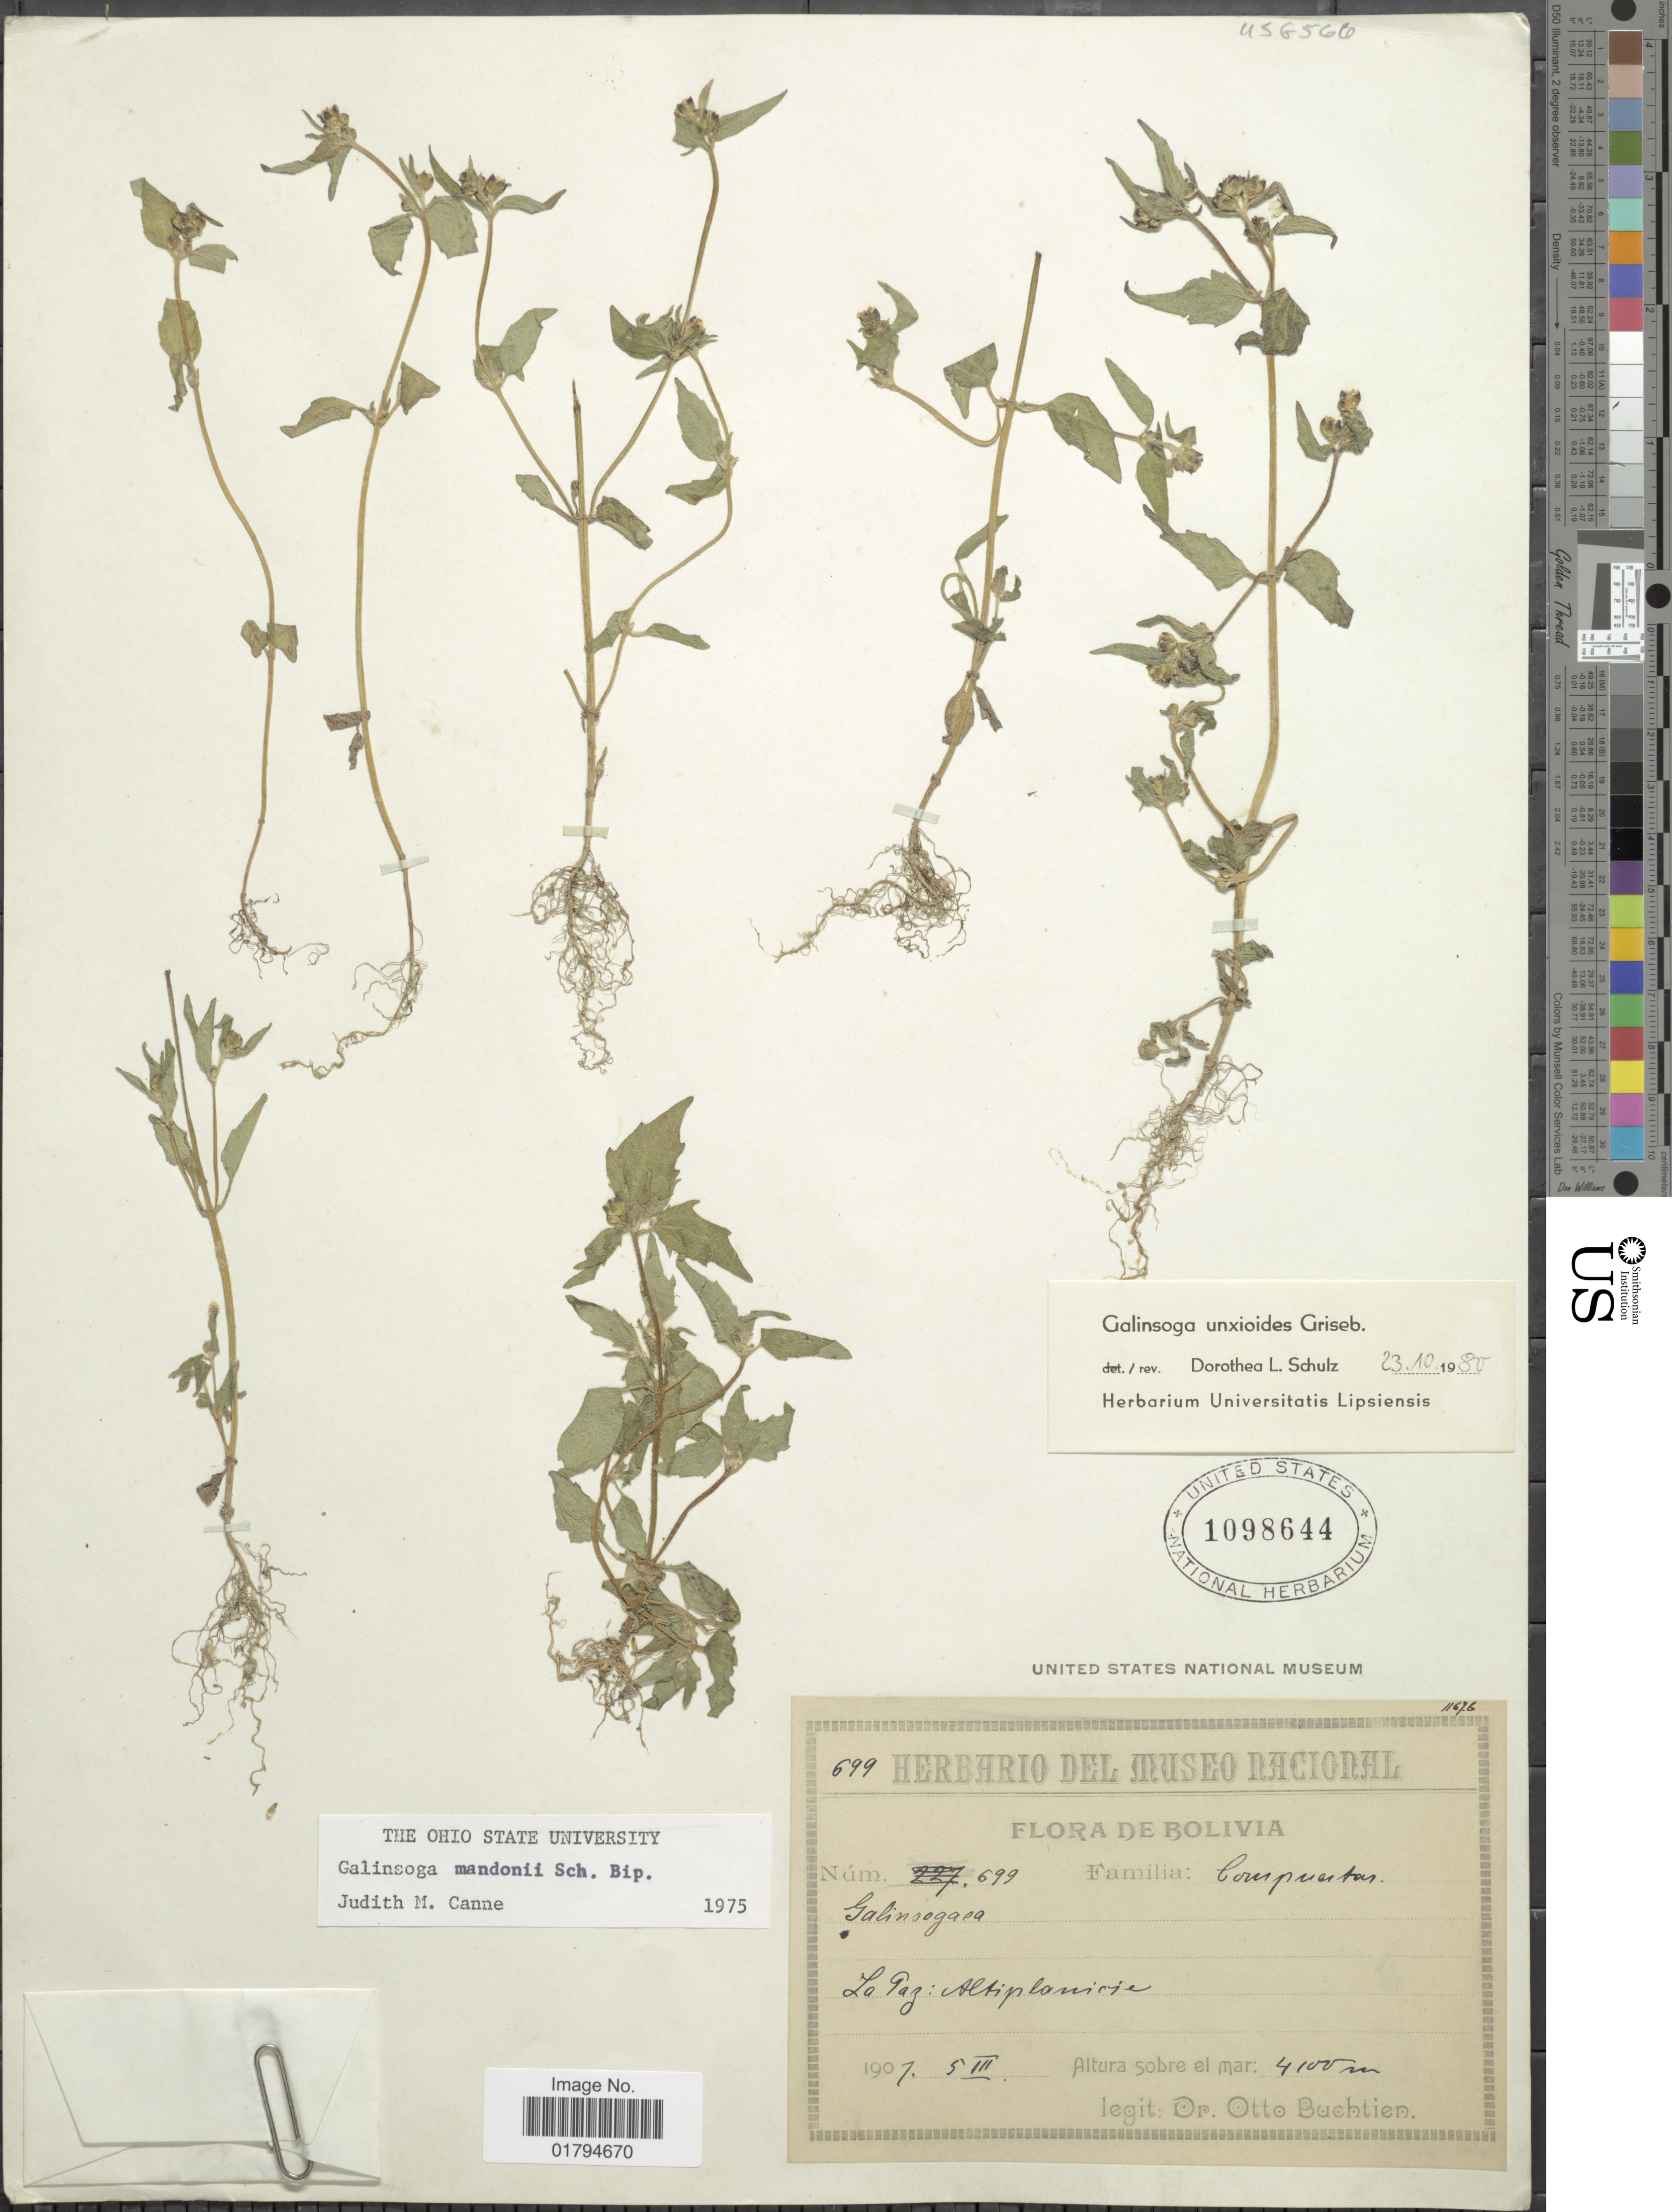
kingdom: Plantae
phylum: Tracheophyta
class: Magnoliopsida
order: Asterales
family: Asteraceae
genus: Galinsoga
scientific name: Galinsoga unxioides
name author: Griseb.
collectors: O. Buchtien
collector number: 699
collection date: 1907-03-05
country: Bolivia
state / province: La Paz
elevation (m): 4100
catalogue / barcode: US 1098644